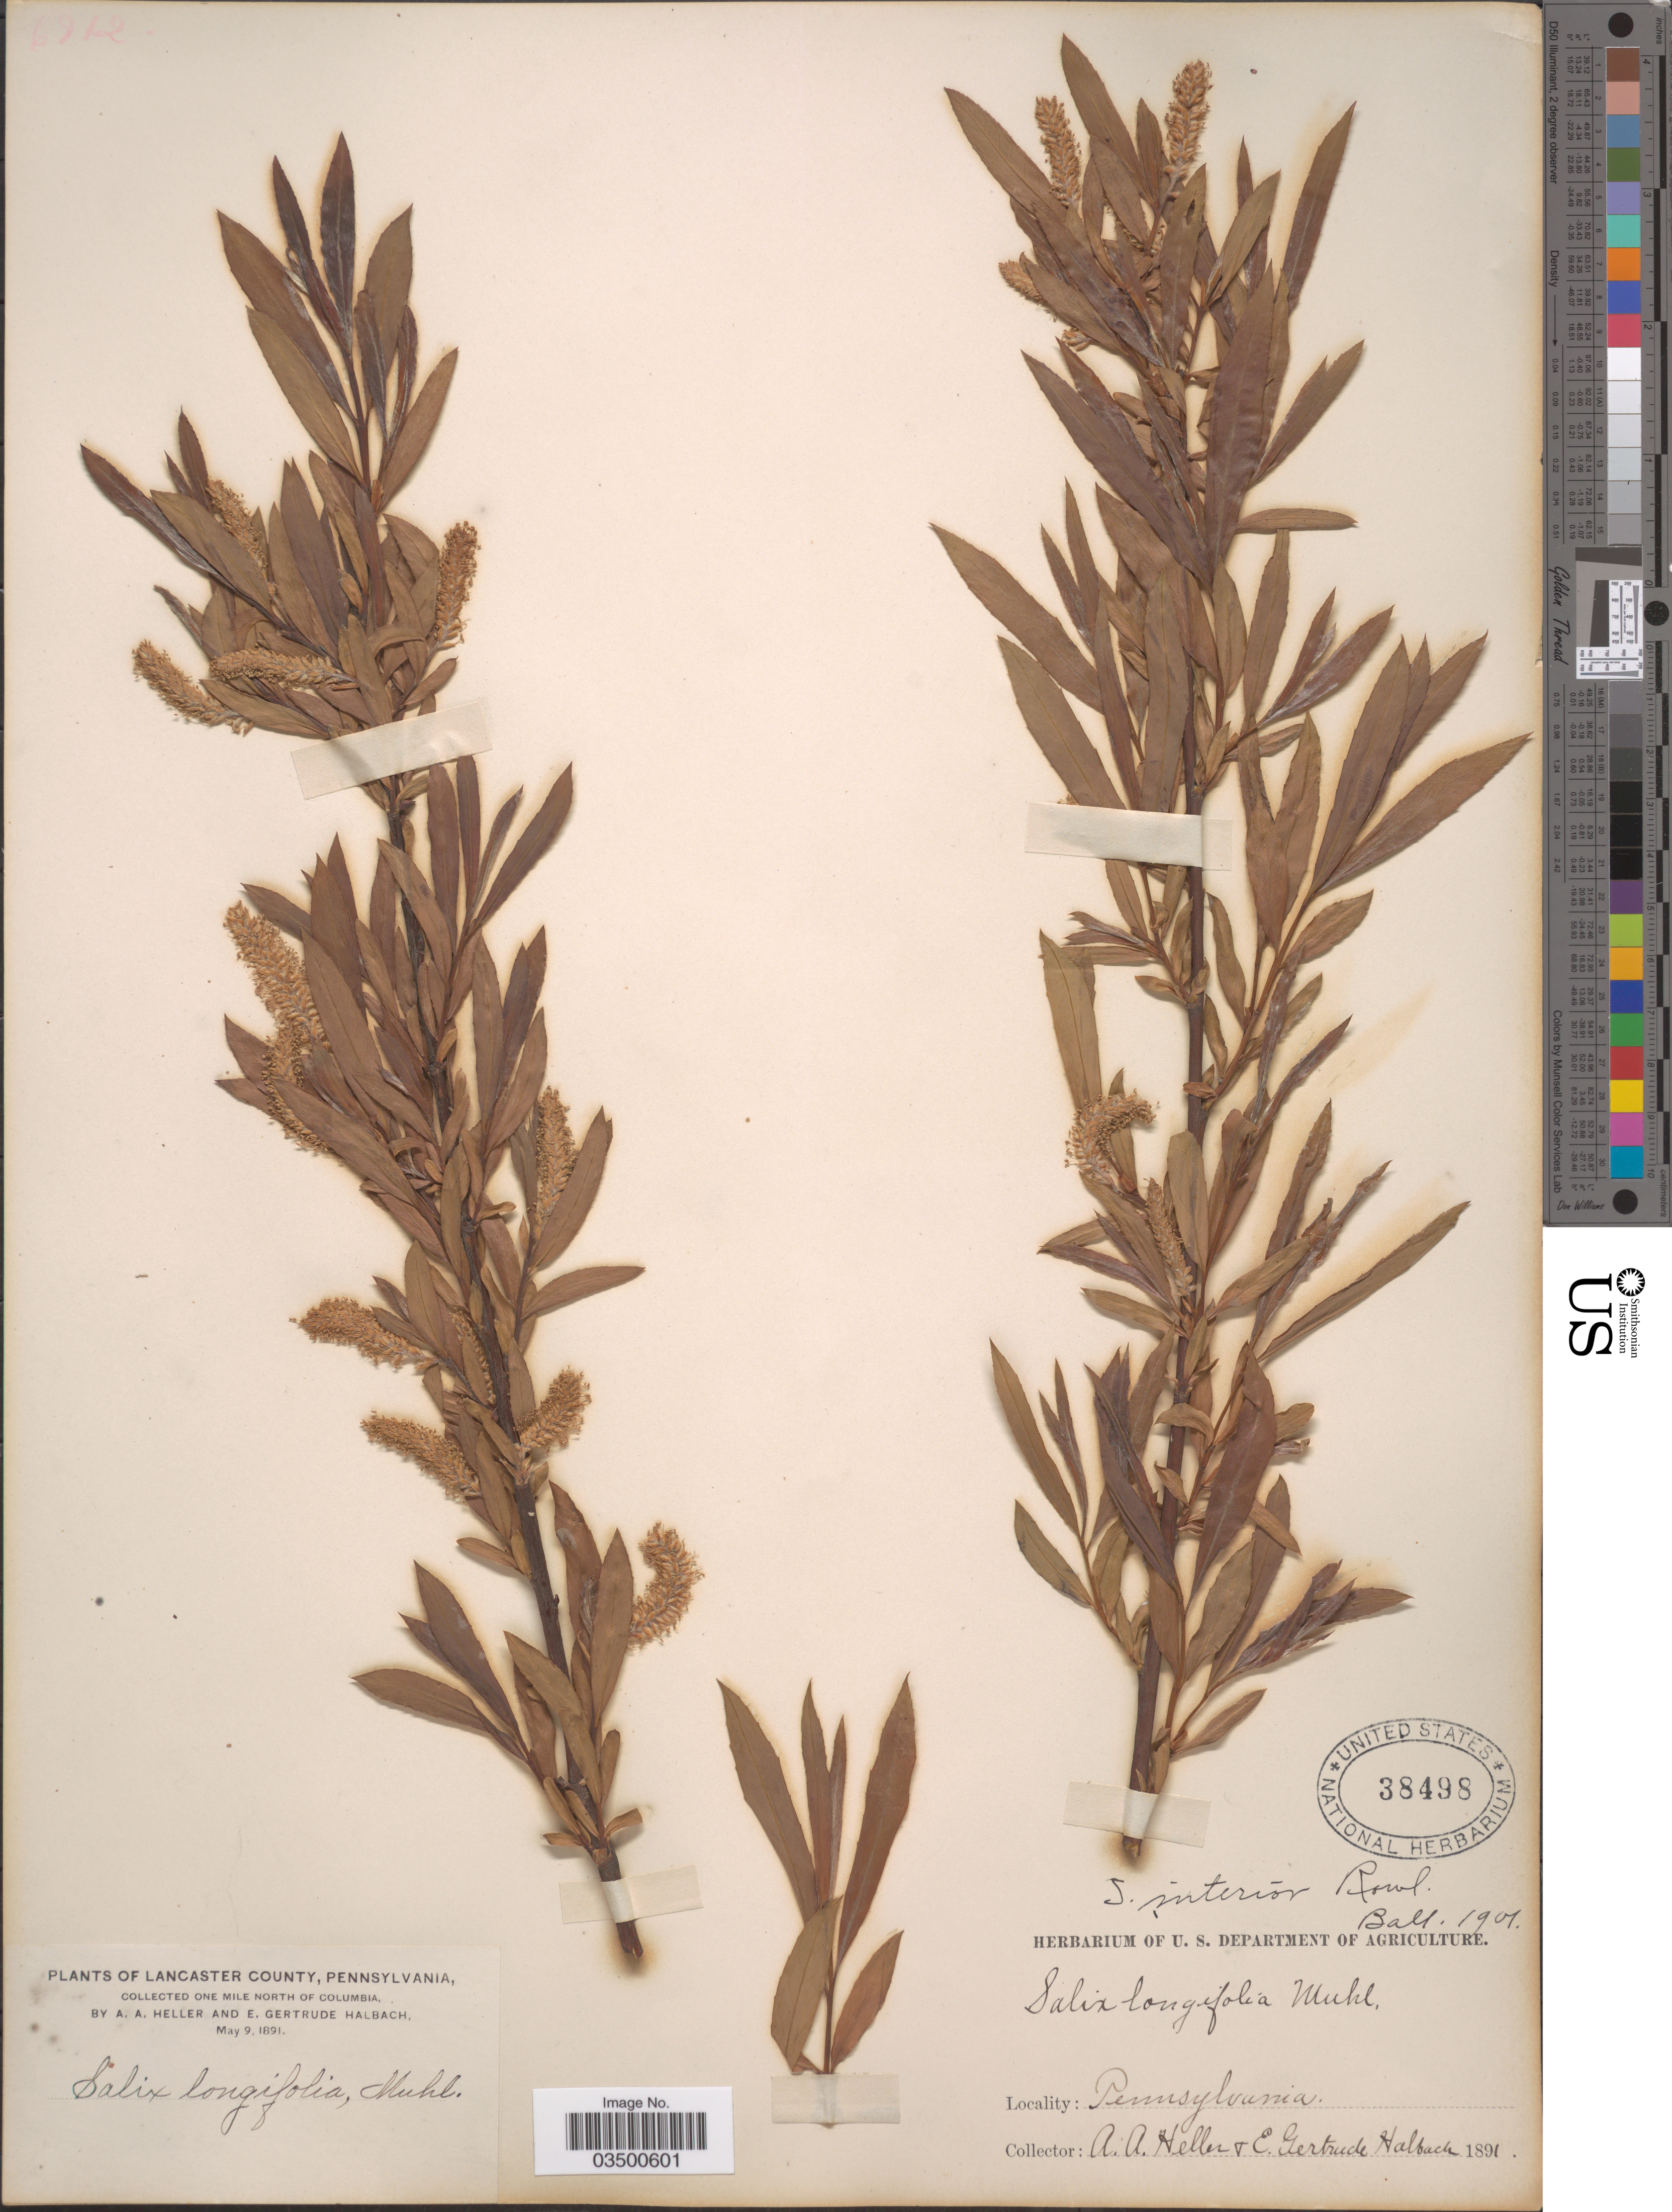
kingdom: Plantae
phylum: Tracheophyta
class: Magnoliopsida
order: Malpighiales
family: Salicaceae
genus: Salix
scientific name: Salix interior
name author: Rowlee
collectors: A. A. Heller & E. G. Halbach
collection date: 1891-05-09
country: United States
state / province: Pennsylvania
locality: Lancaster County. One mile north of Columbia.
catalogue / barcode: US 38498